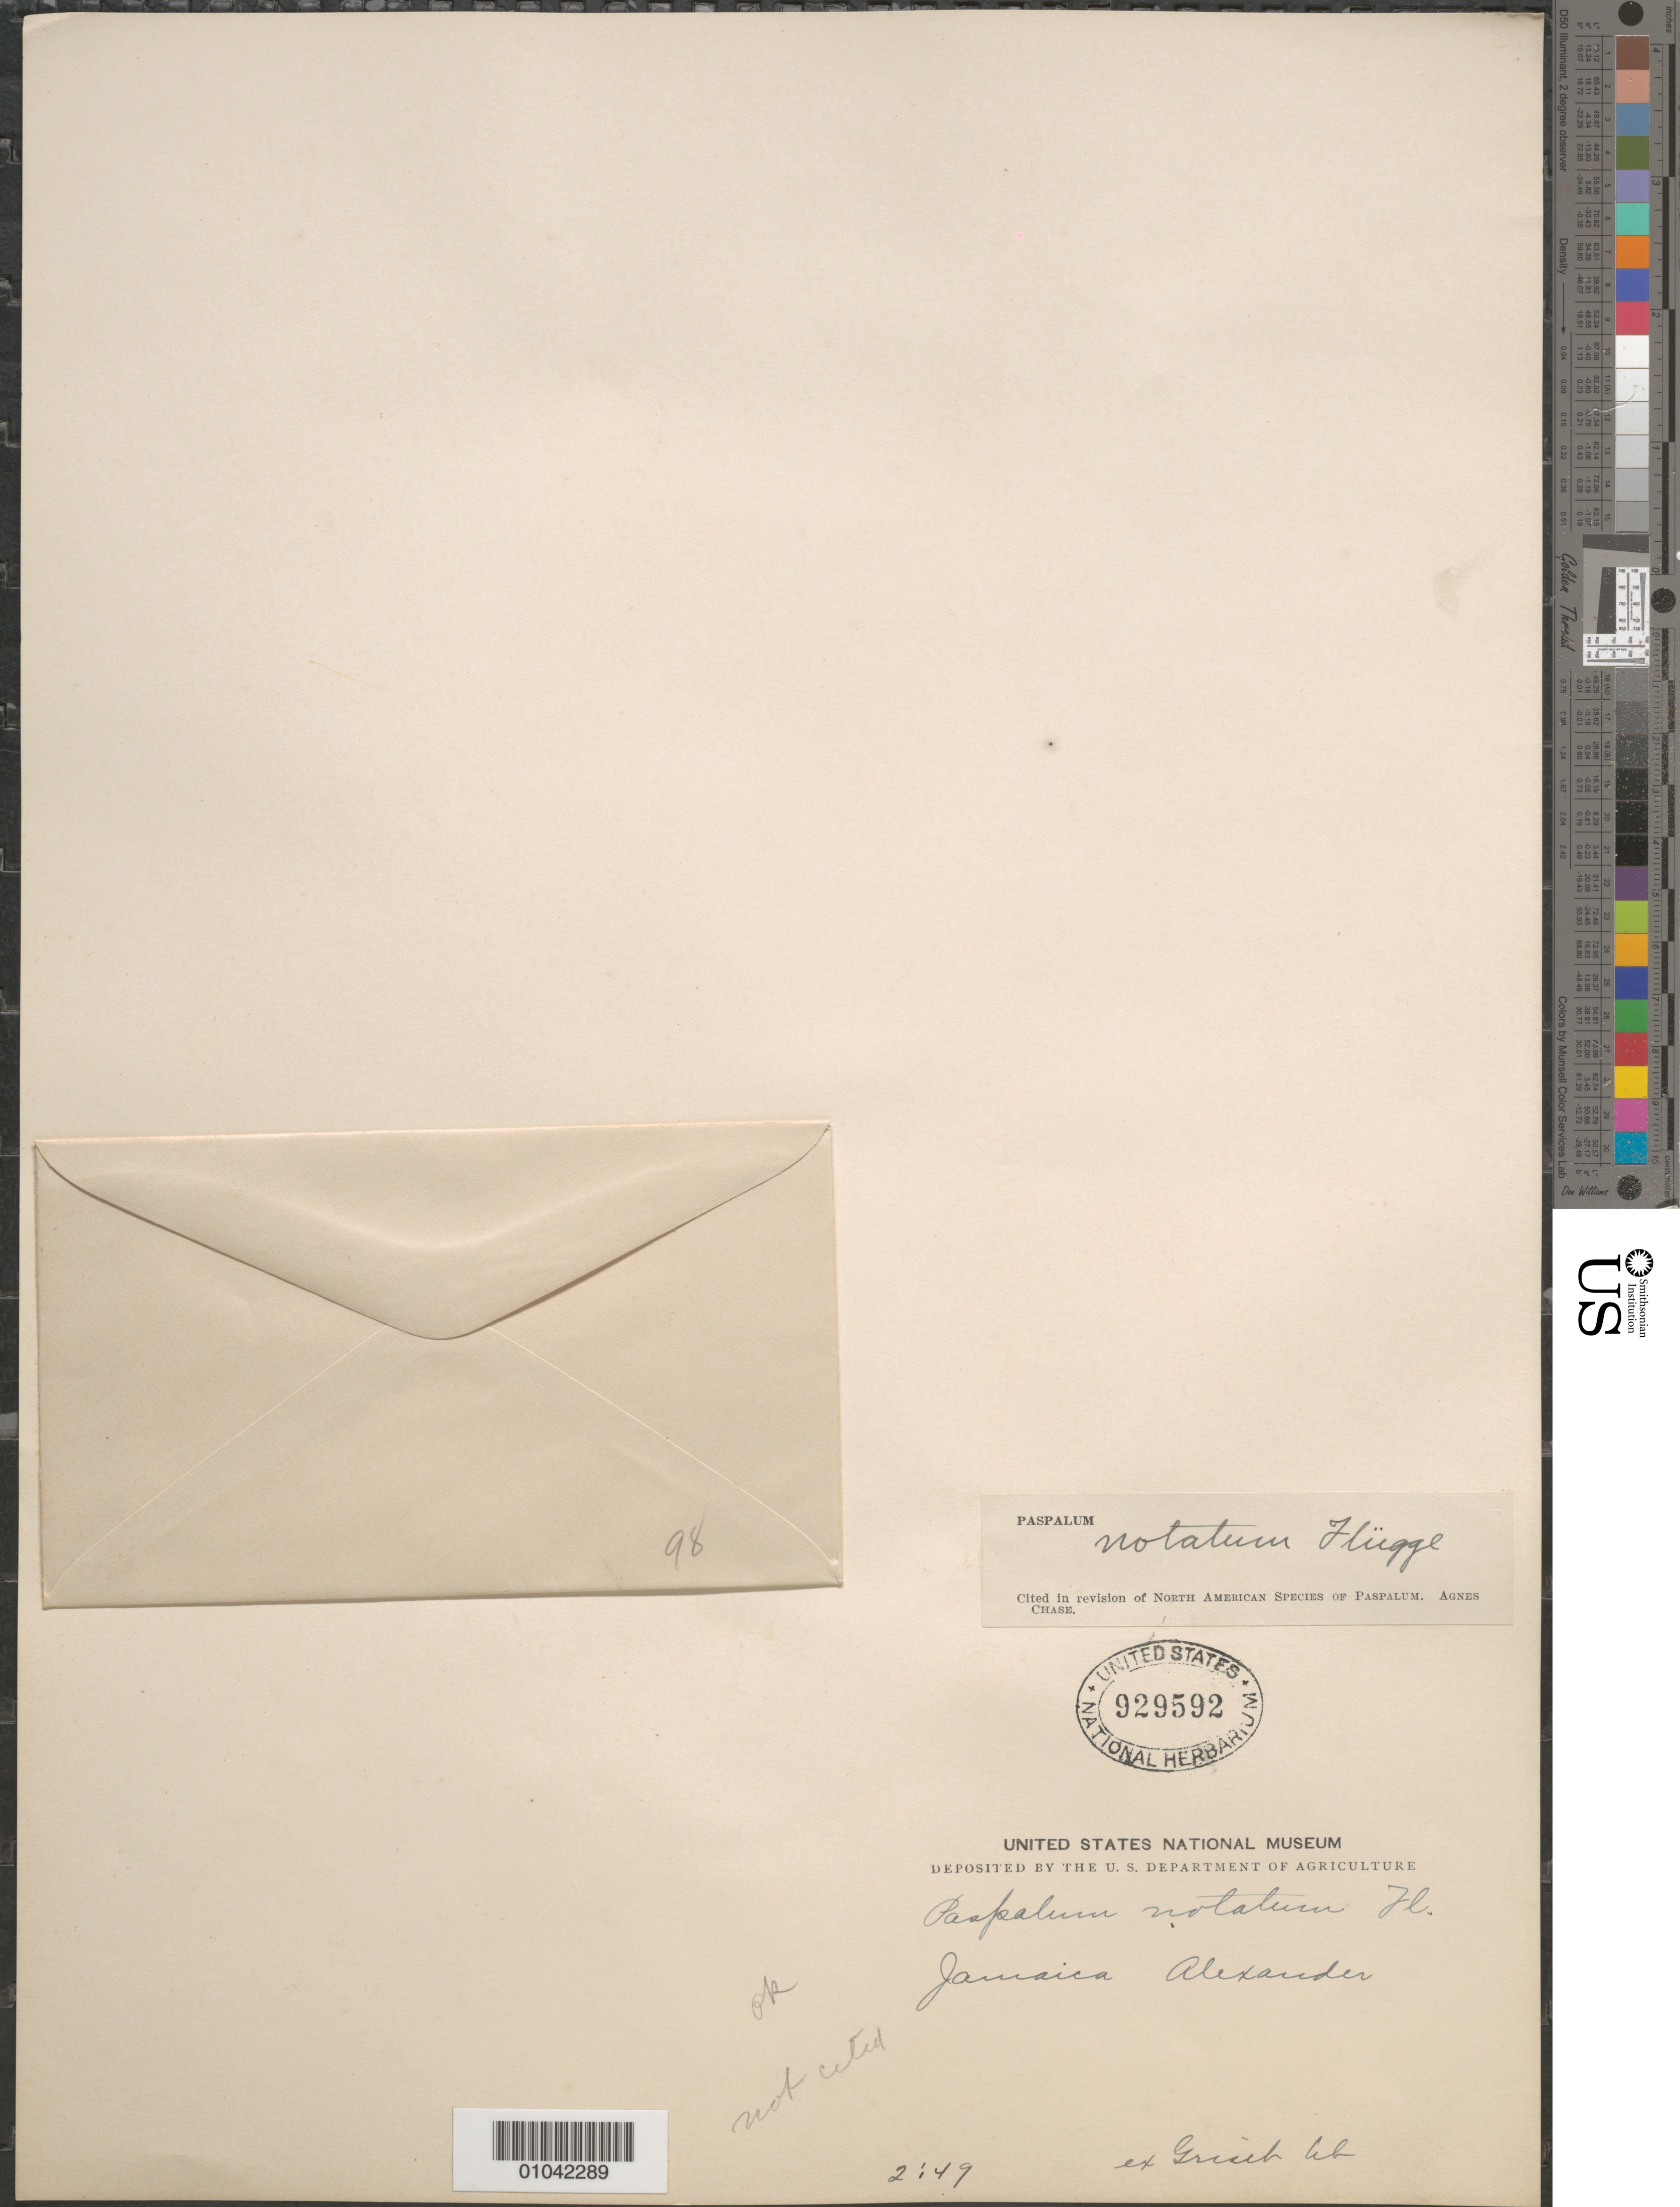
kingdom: Plantae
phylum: Tracheophyta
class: Liliopsida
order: Poales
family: Poaceae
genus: Paspalum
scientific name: Paspalum notatum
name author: Flüggé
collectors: R. C. Alexander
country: Jamaica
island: Jamaica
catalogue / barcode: US 929592